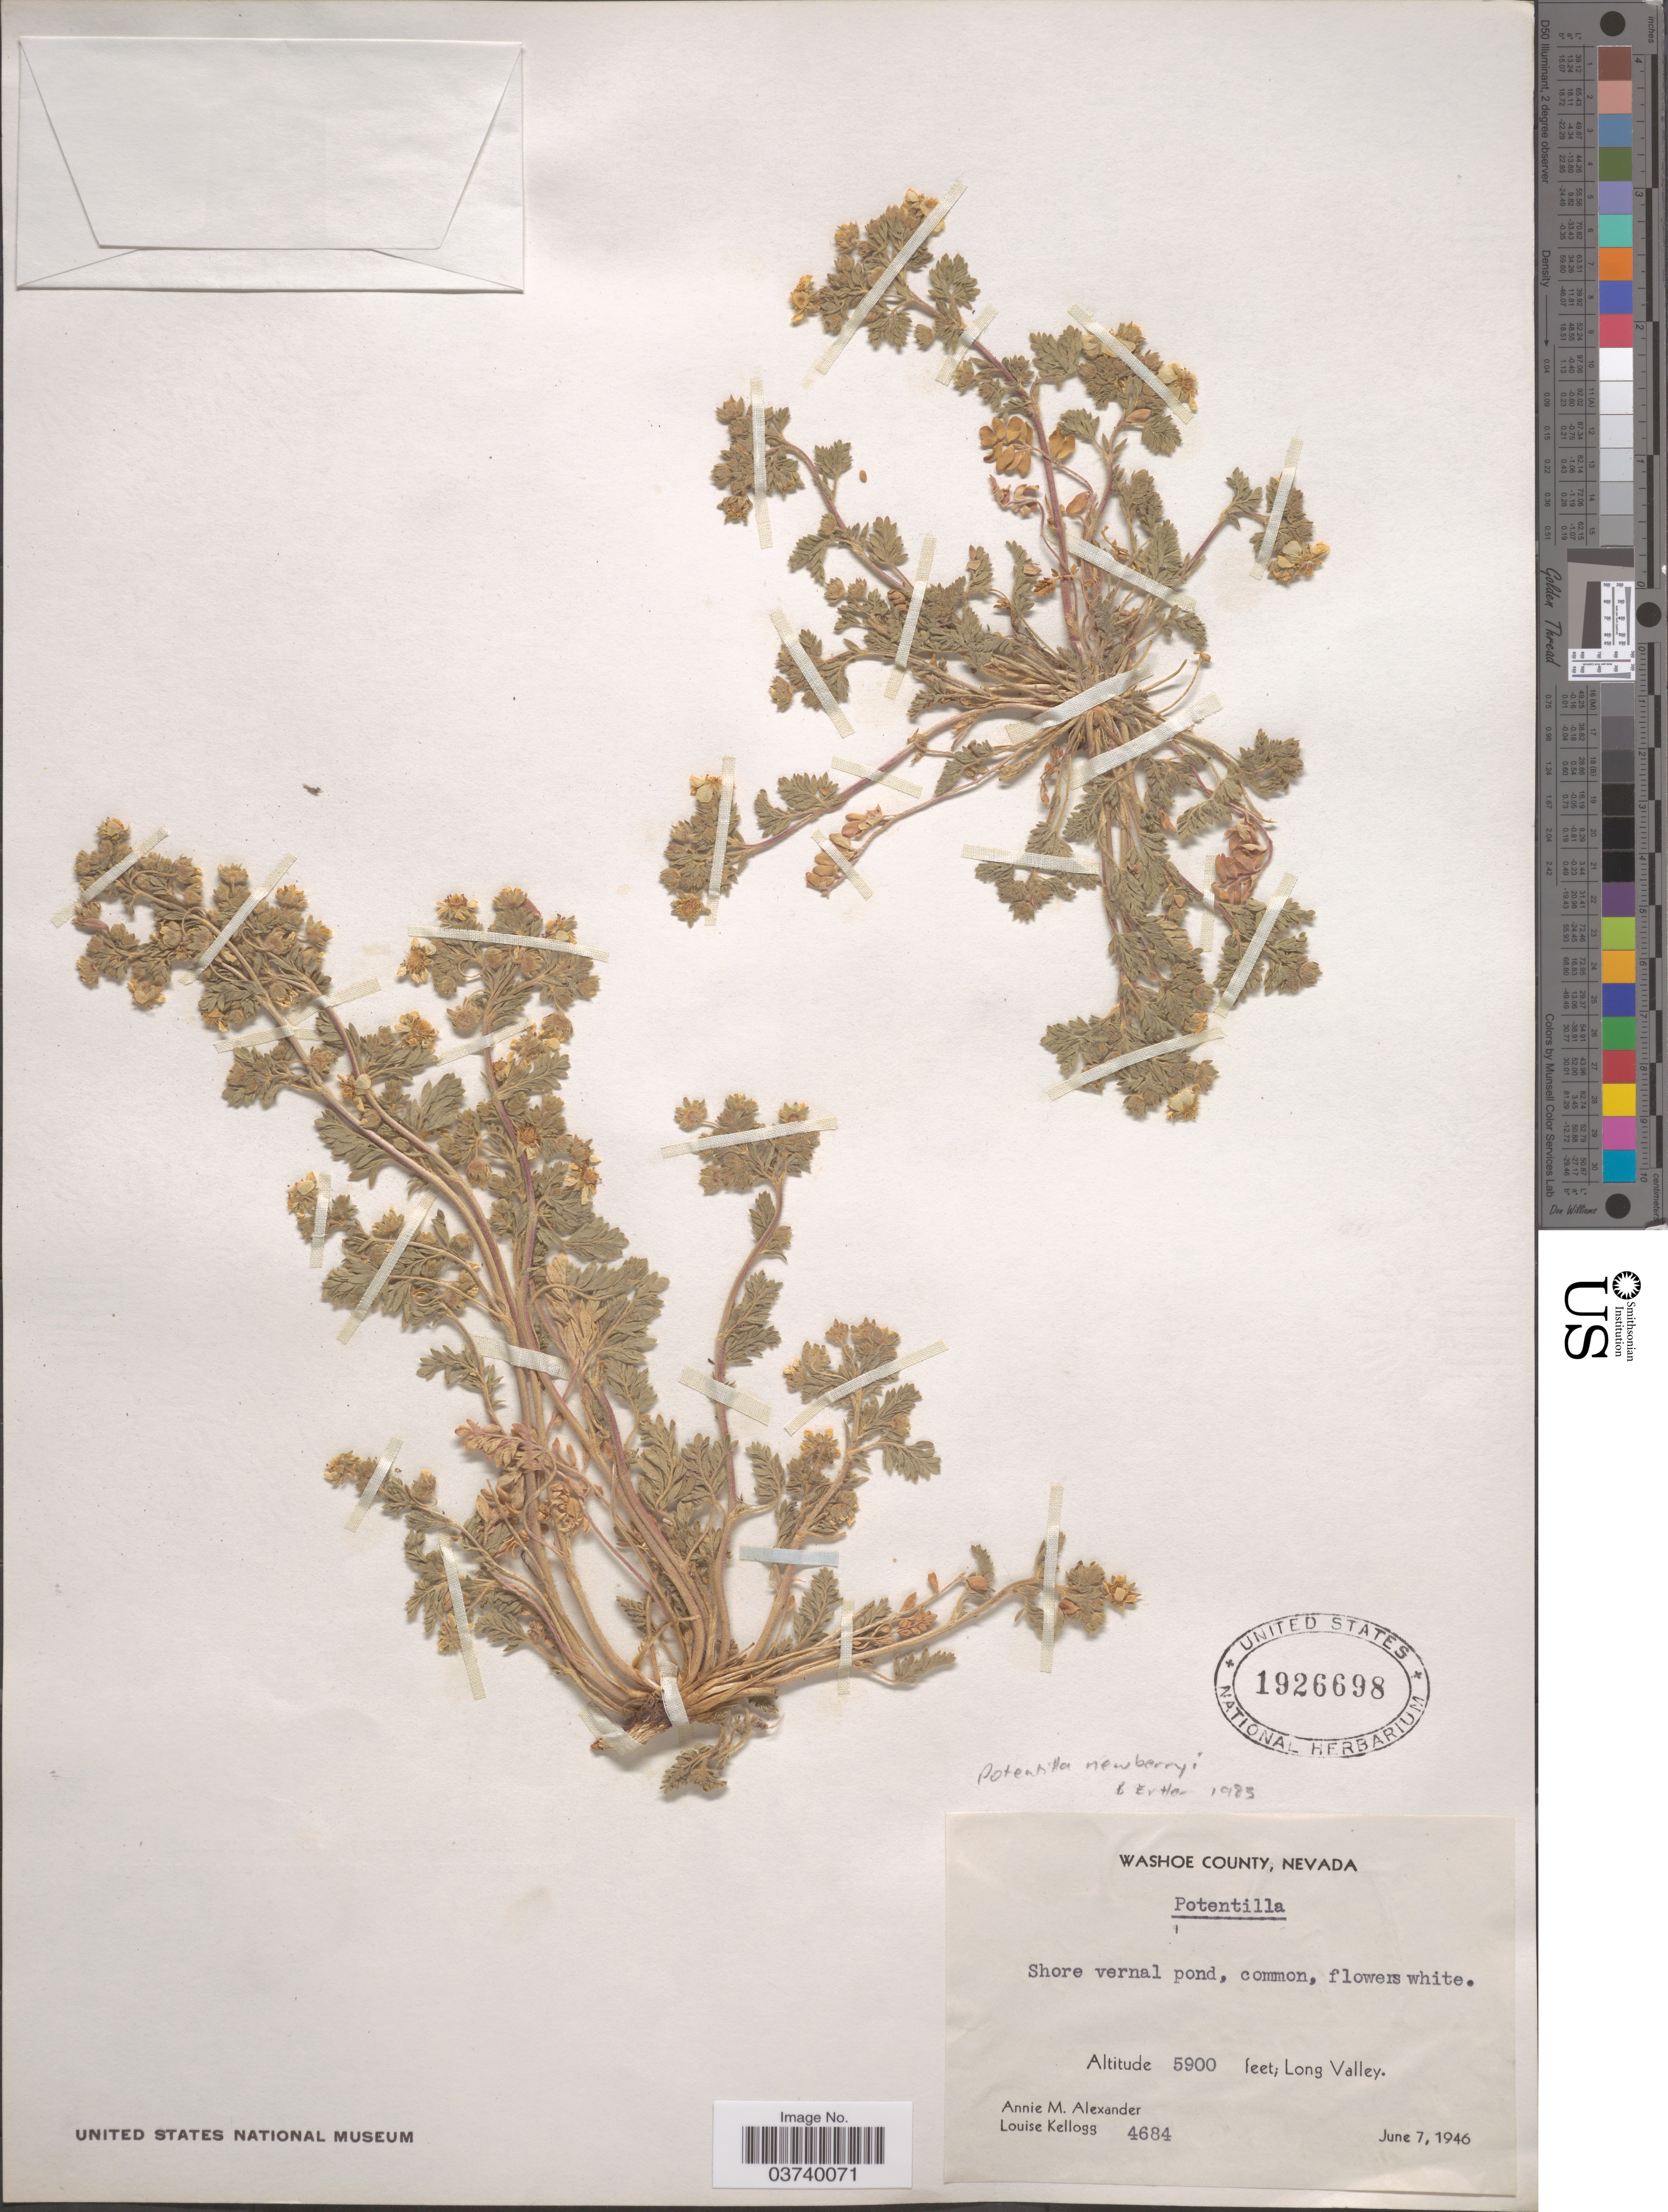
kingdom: Plantae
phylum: Tracheophyta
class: Magnoliopsida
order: Rosales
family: Rosaceae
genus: Potentilla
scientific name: Potentilla newberryi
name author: A. Gray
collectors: A. M. Alexander & L. Kellogg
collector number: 4684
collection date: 1946-06-07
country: United States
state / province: Nevada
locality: Washoe County. Long Valley.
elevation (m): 1798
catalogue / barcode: US 1926698